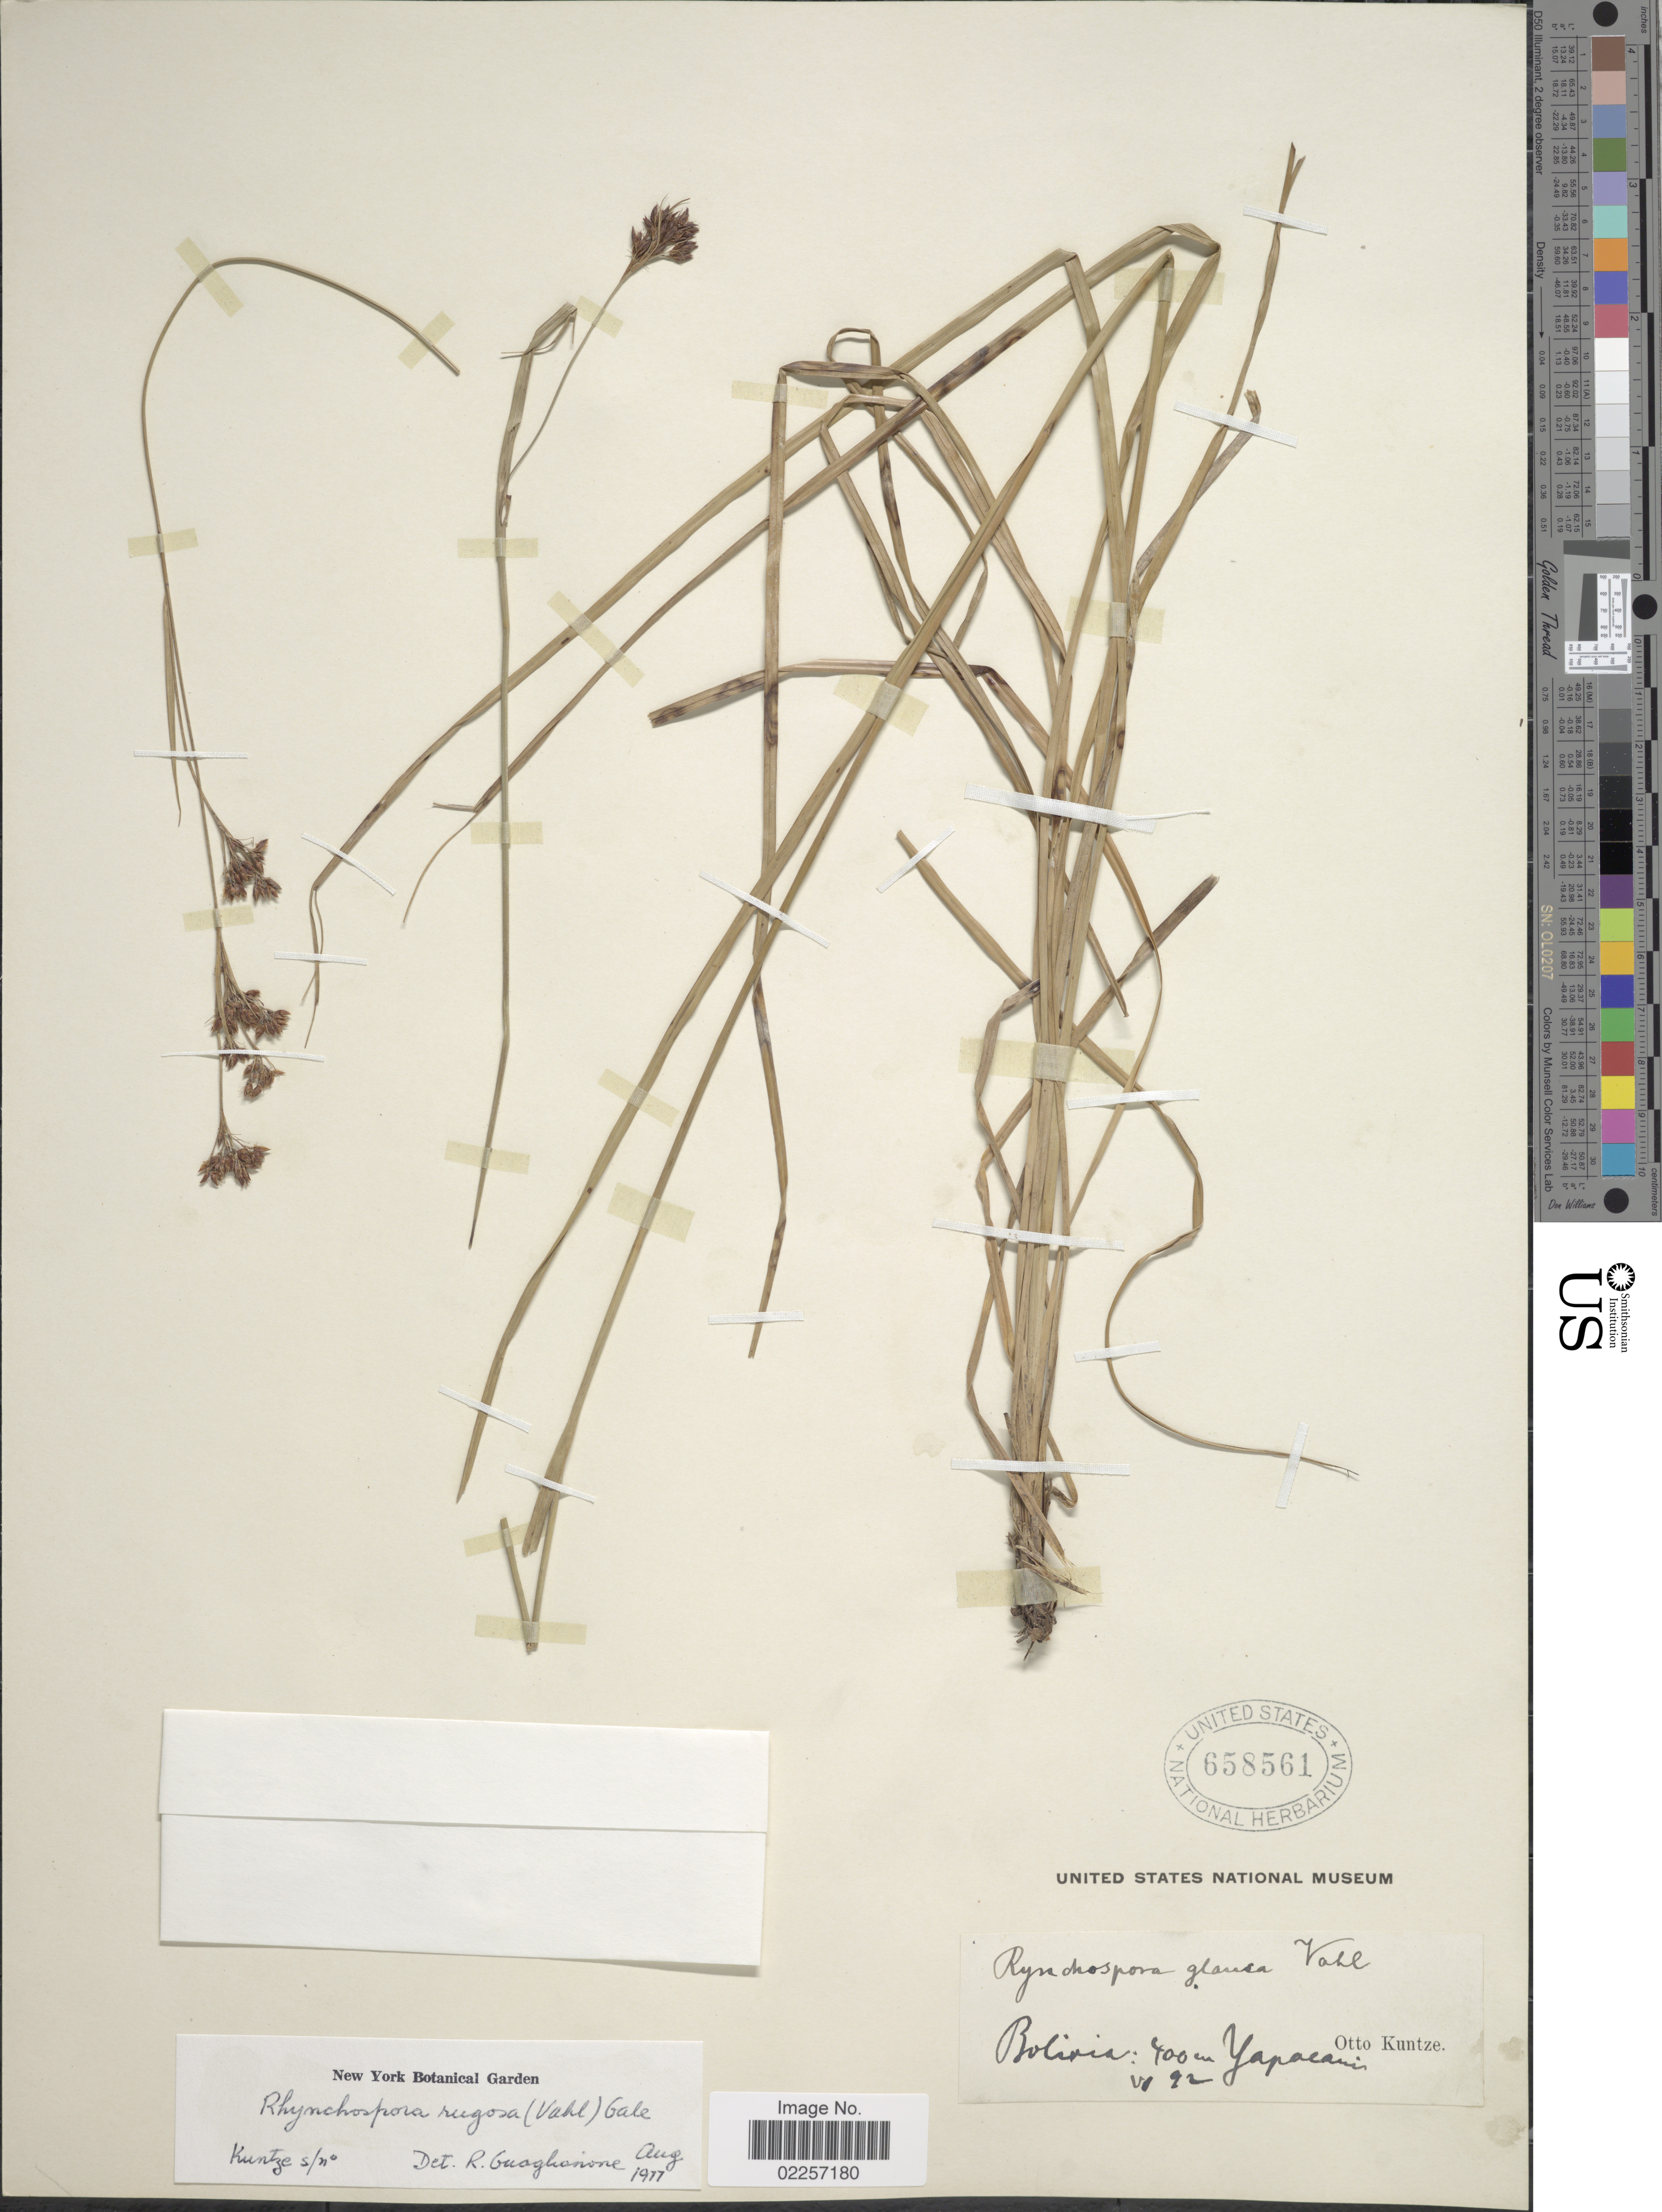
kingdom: Plantae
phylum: Tracheophyta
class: Liliopsida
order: Poales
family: Cyperaceae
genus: Rhynchospora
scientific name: Rhynchospora rugosa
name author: (Vahl) Gale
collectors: C.E.O. Kuntze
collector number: v192*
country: Bolivia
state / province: Santa Cruz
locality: Yapacaní, Ichilo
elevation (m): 400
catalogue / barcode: US 658561